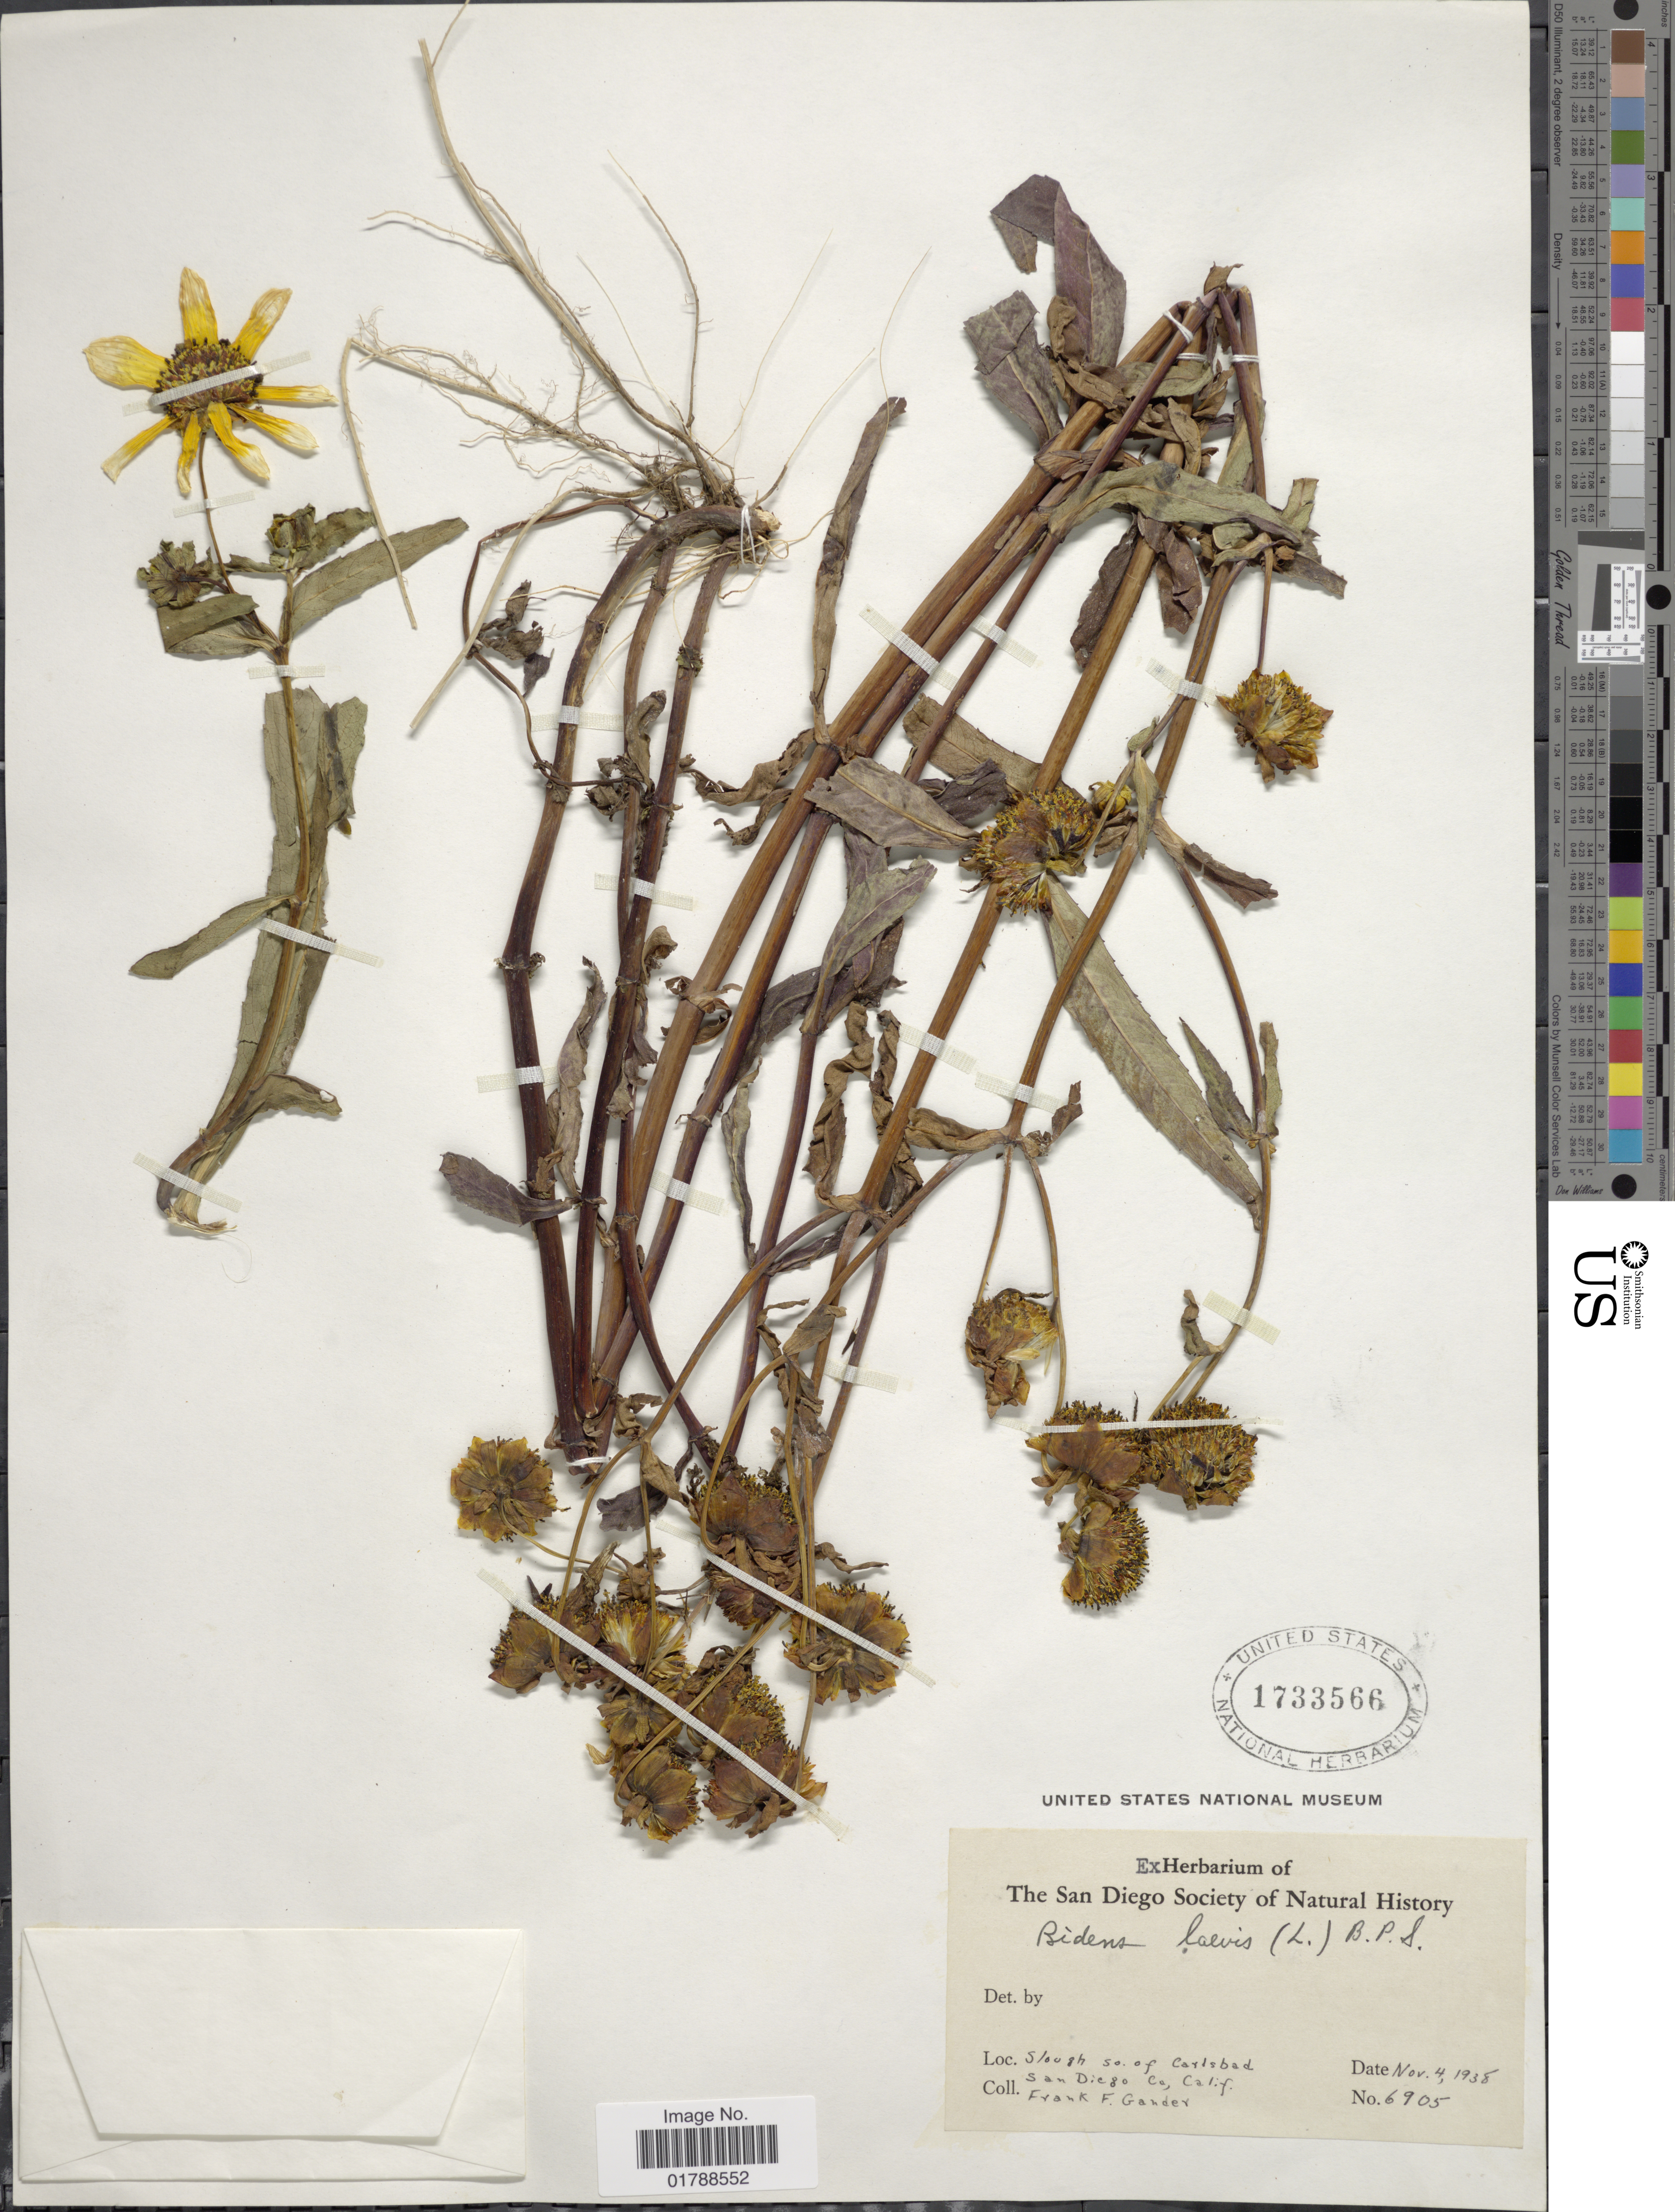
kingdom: Plantae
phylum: Tracheophyta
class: Magnoliopsida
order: Asterales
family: Asteraceae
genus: Bidens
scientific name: Bidens laevis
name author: (L.) Britton, Stearns & Poggenb.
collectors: F. Gander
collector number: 6905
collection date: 1938-11-04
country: United States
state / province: California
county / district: San Diego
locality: Slough so. of Carlsbad. San Diego Co.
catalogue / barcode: US 1733566